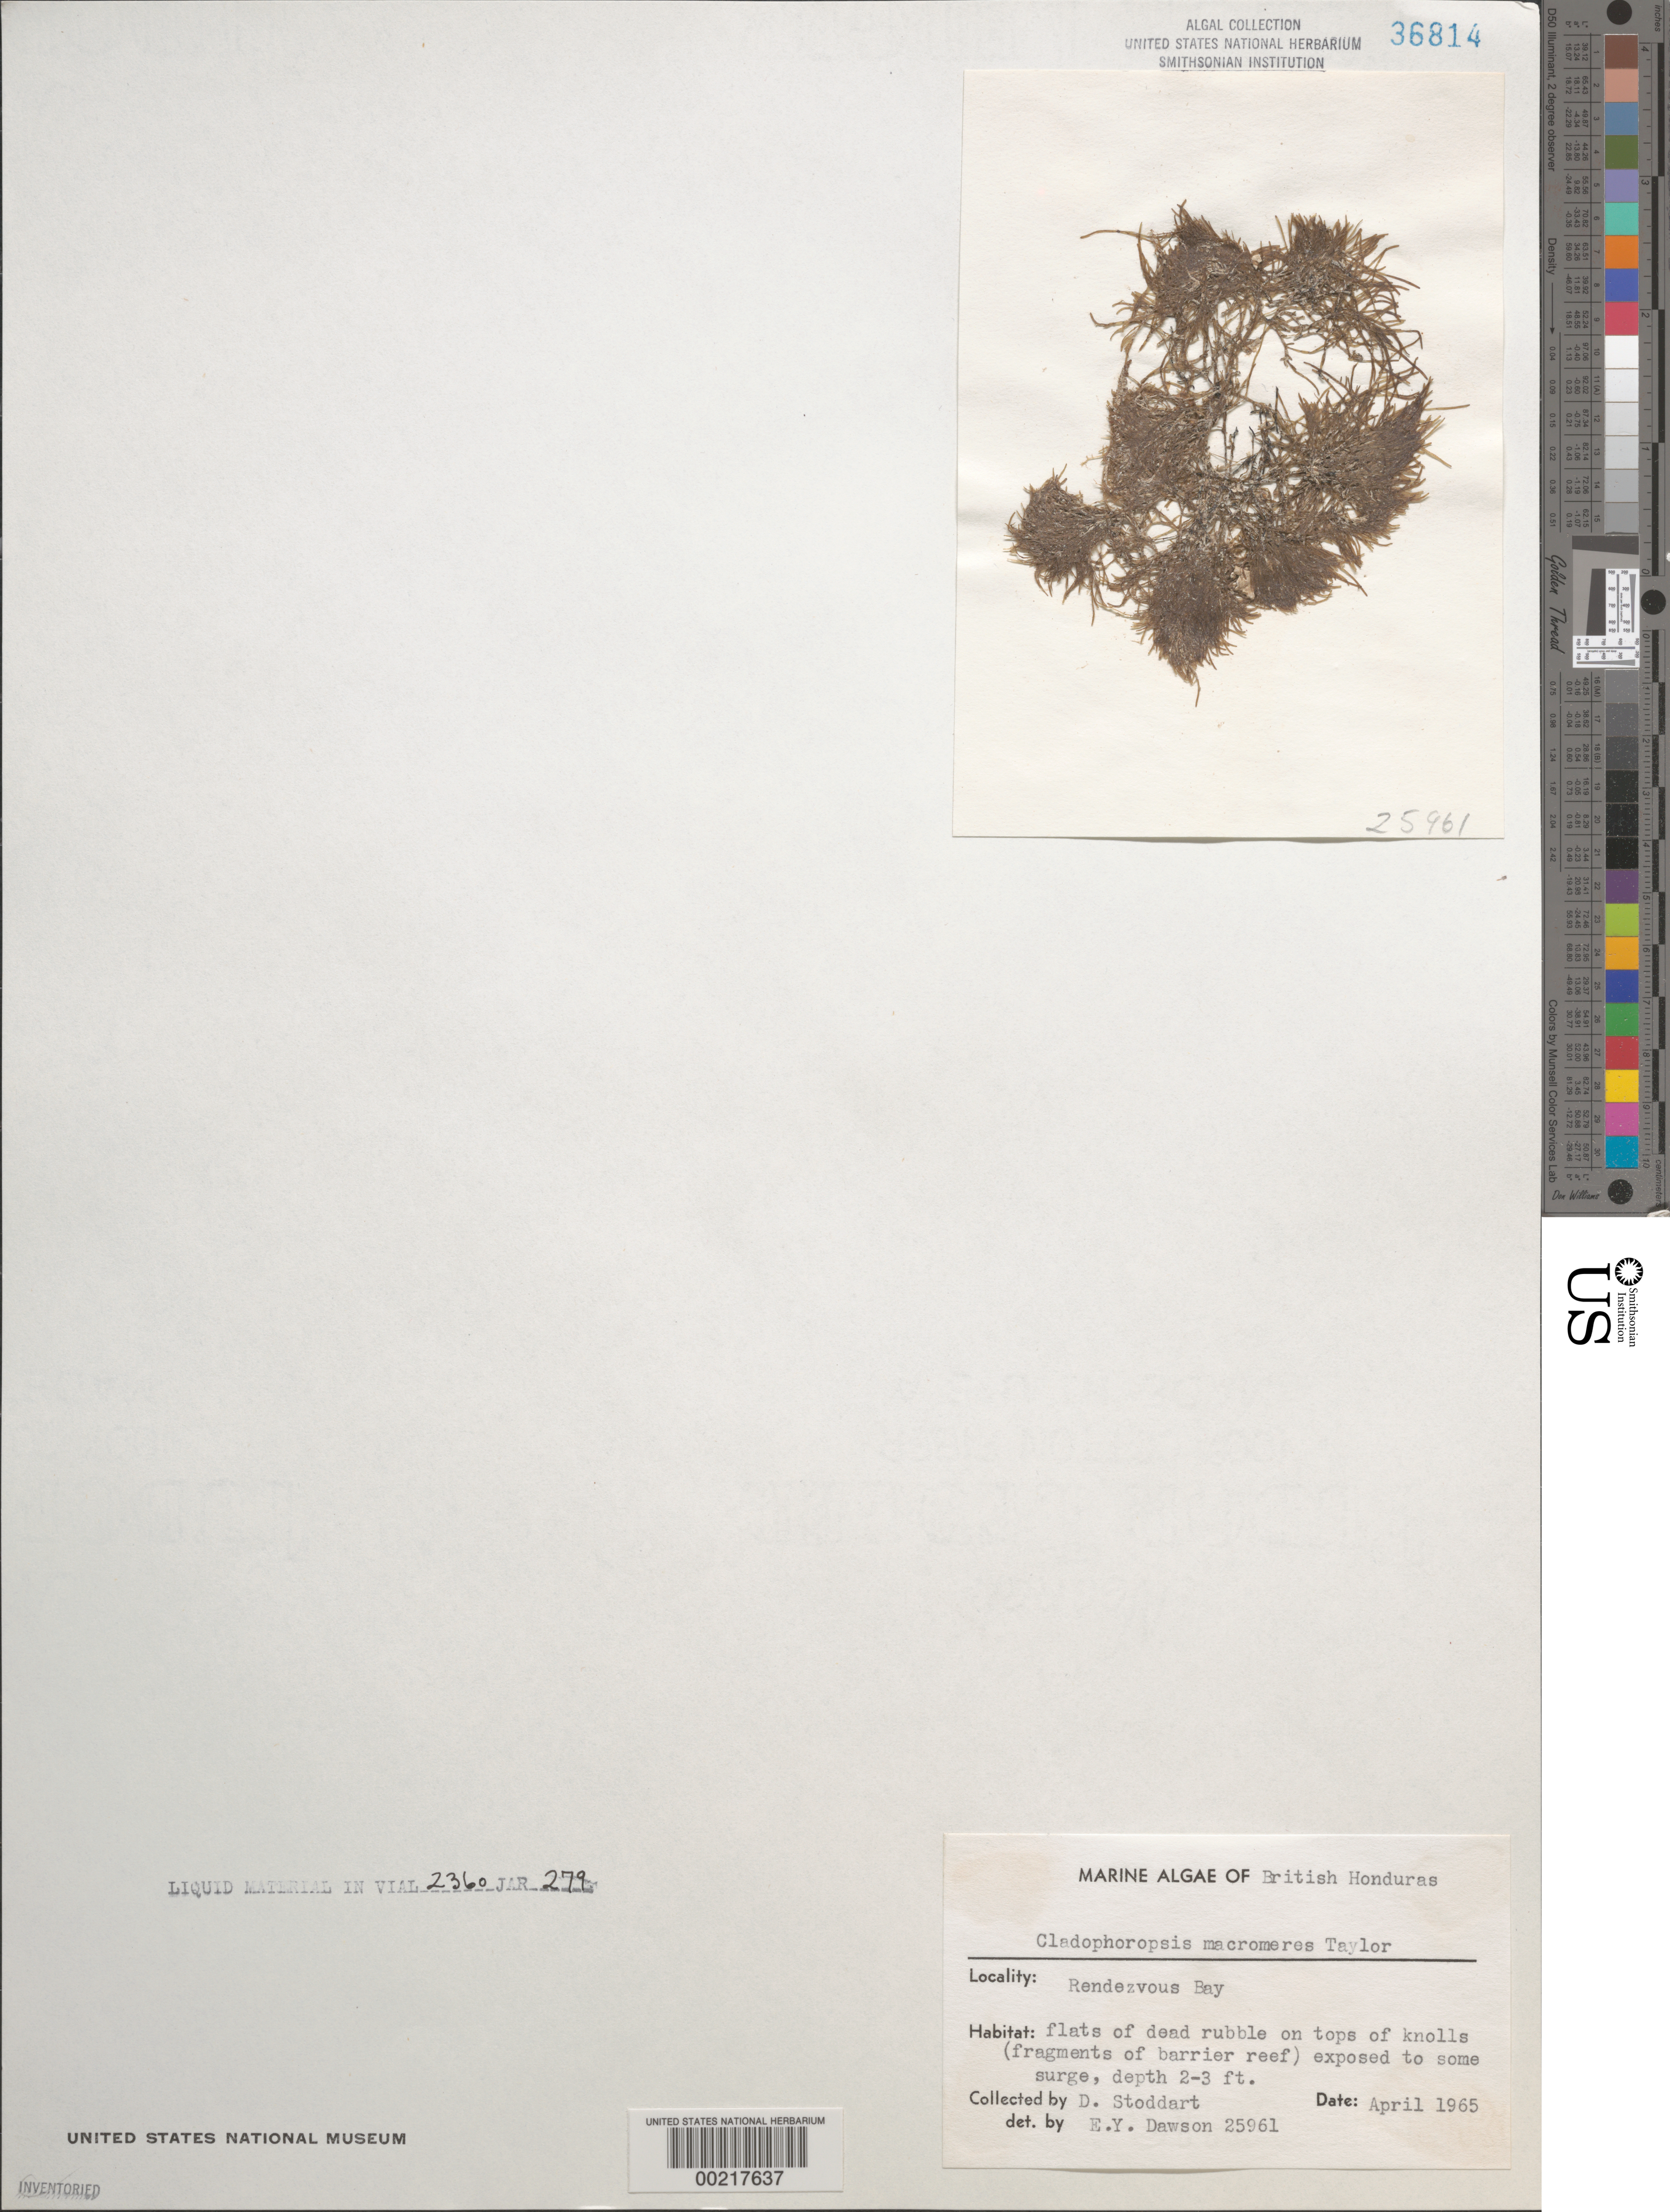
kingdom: Plantae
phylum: Chlorophyta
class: Ulvophyceae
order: Siphonocladales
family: Boodleaceae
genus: Cladophoropsis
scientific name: Cladophoropsis macromeres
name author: W.R. Taylor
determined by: Dawson, E. Y.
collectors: D. Stoddart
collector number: EYD 25961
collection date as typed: Apr 1965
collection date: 1965-04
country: Belize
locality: Rendezvous Bay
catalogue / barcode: US 36814